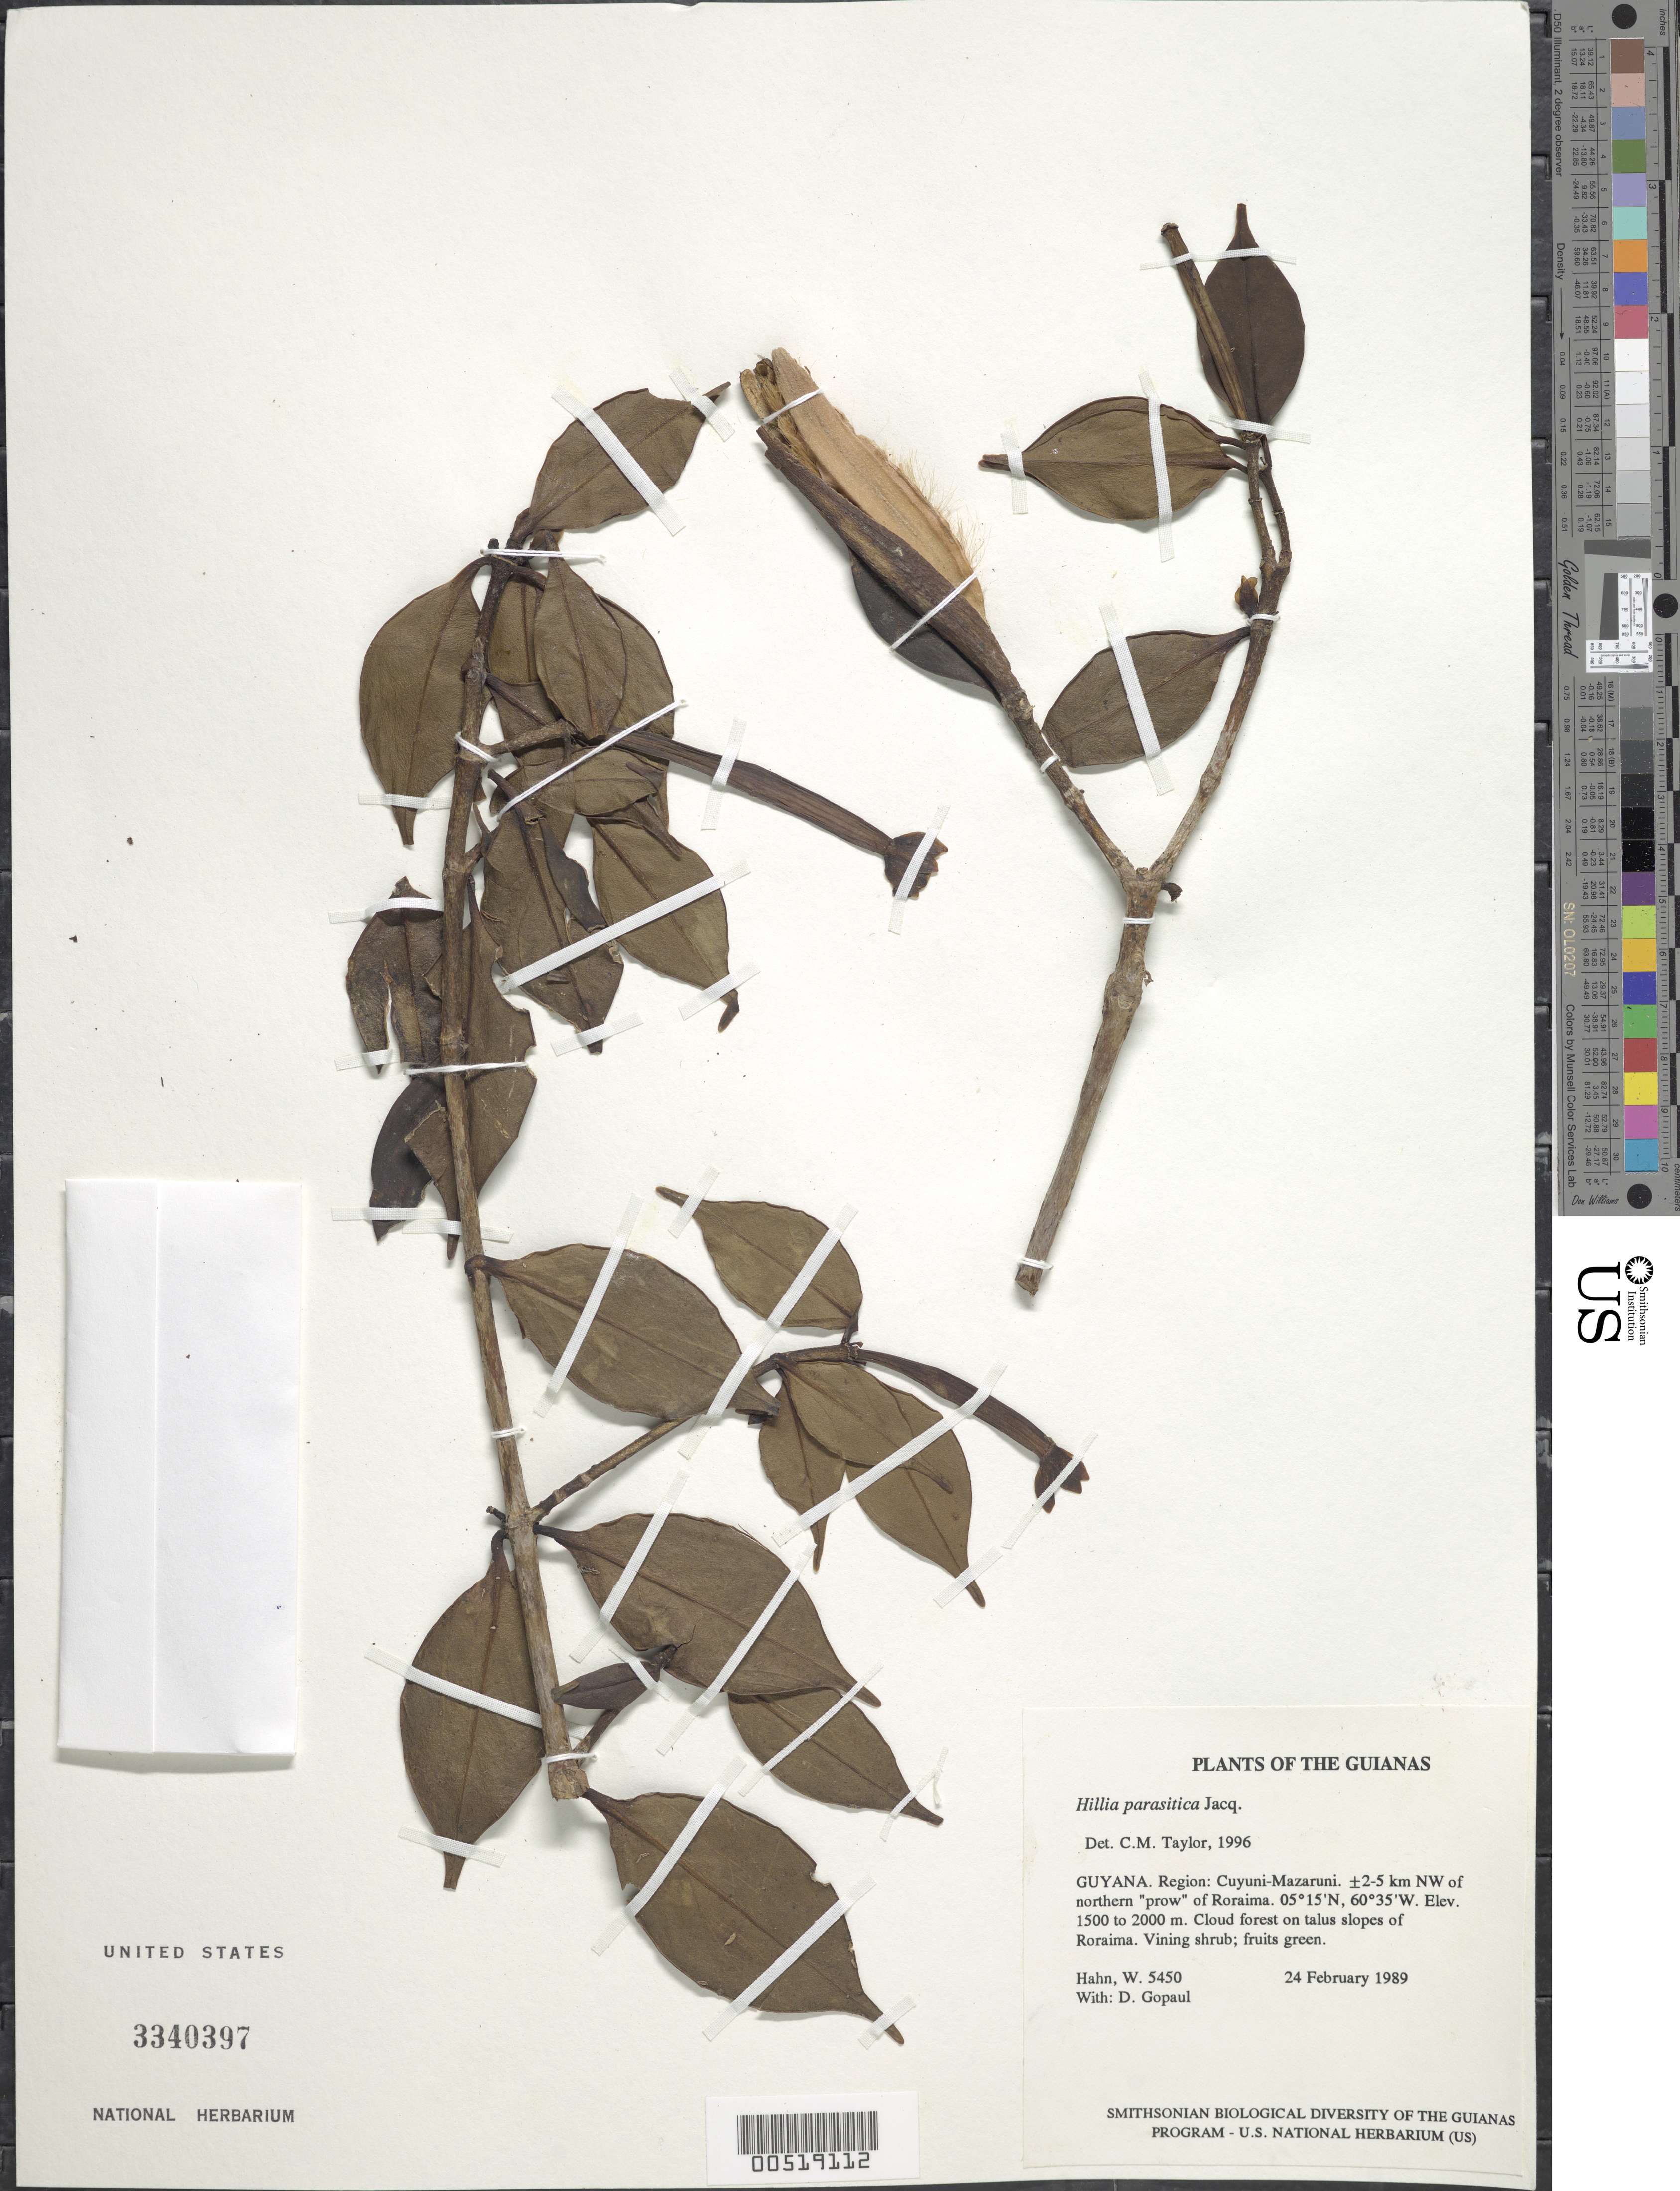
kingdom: Plantae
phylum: Tracheophyta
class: Magnoliopsida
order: Gentianales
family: Rubiaceae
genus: Hillia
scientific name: Hillia parasitica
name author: Jacq.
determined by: Taylor, Charlotte M.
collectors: W. Hahn & D. Gopaul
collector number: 5450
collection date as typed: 24 February 1989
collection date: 1989-02-24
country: Guyana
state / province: Cuyuni-Mazaruni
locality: ±2-5 km NW of northern "prow" of Roraima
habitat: Cloud forest on talus slopes of Roraima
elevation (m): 1500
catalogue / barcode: US 3340397